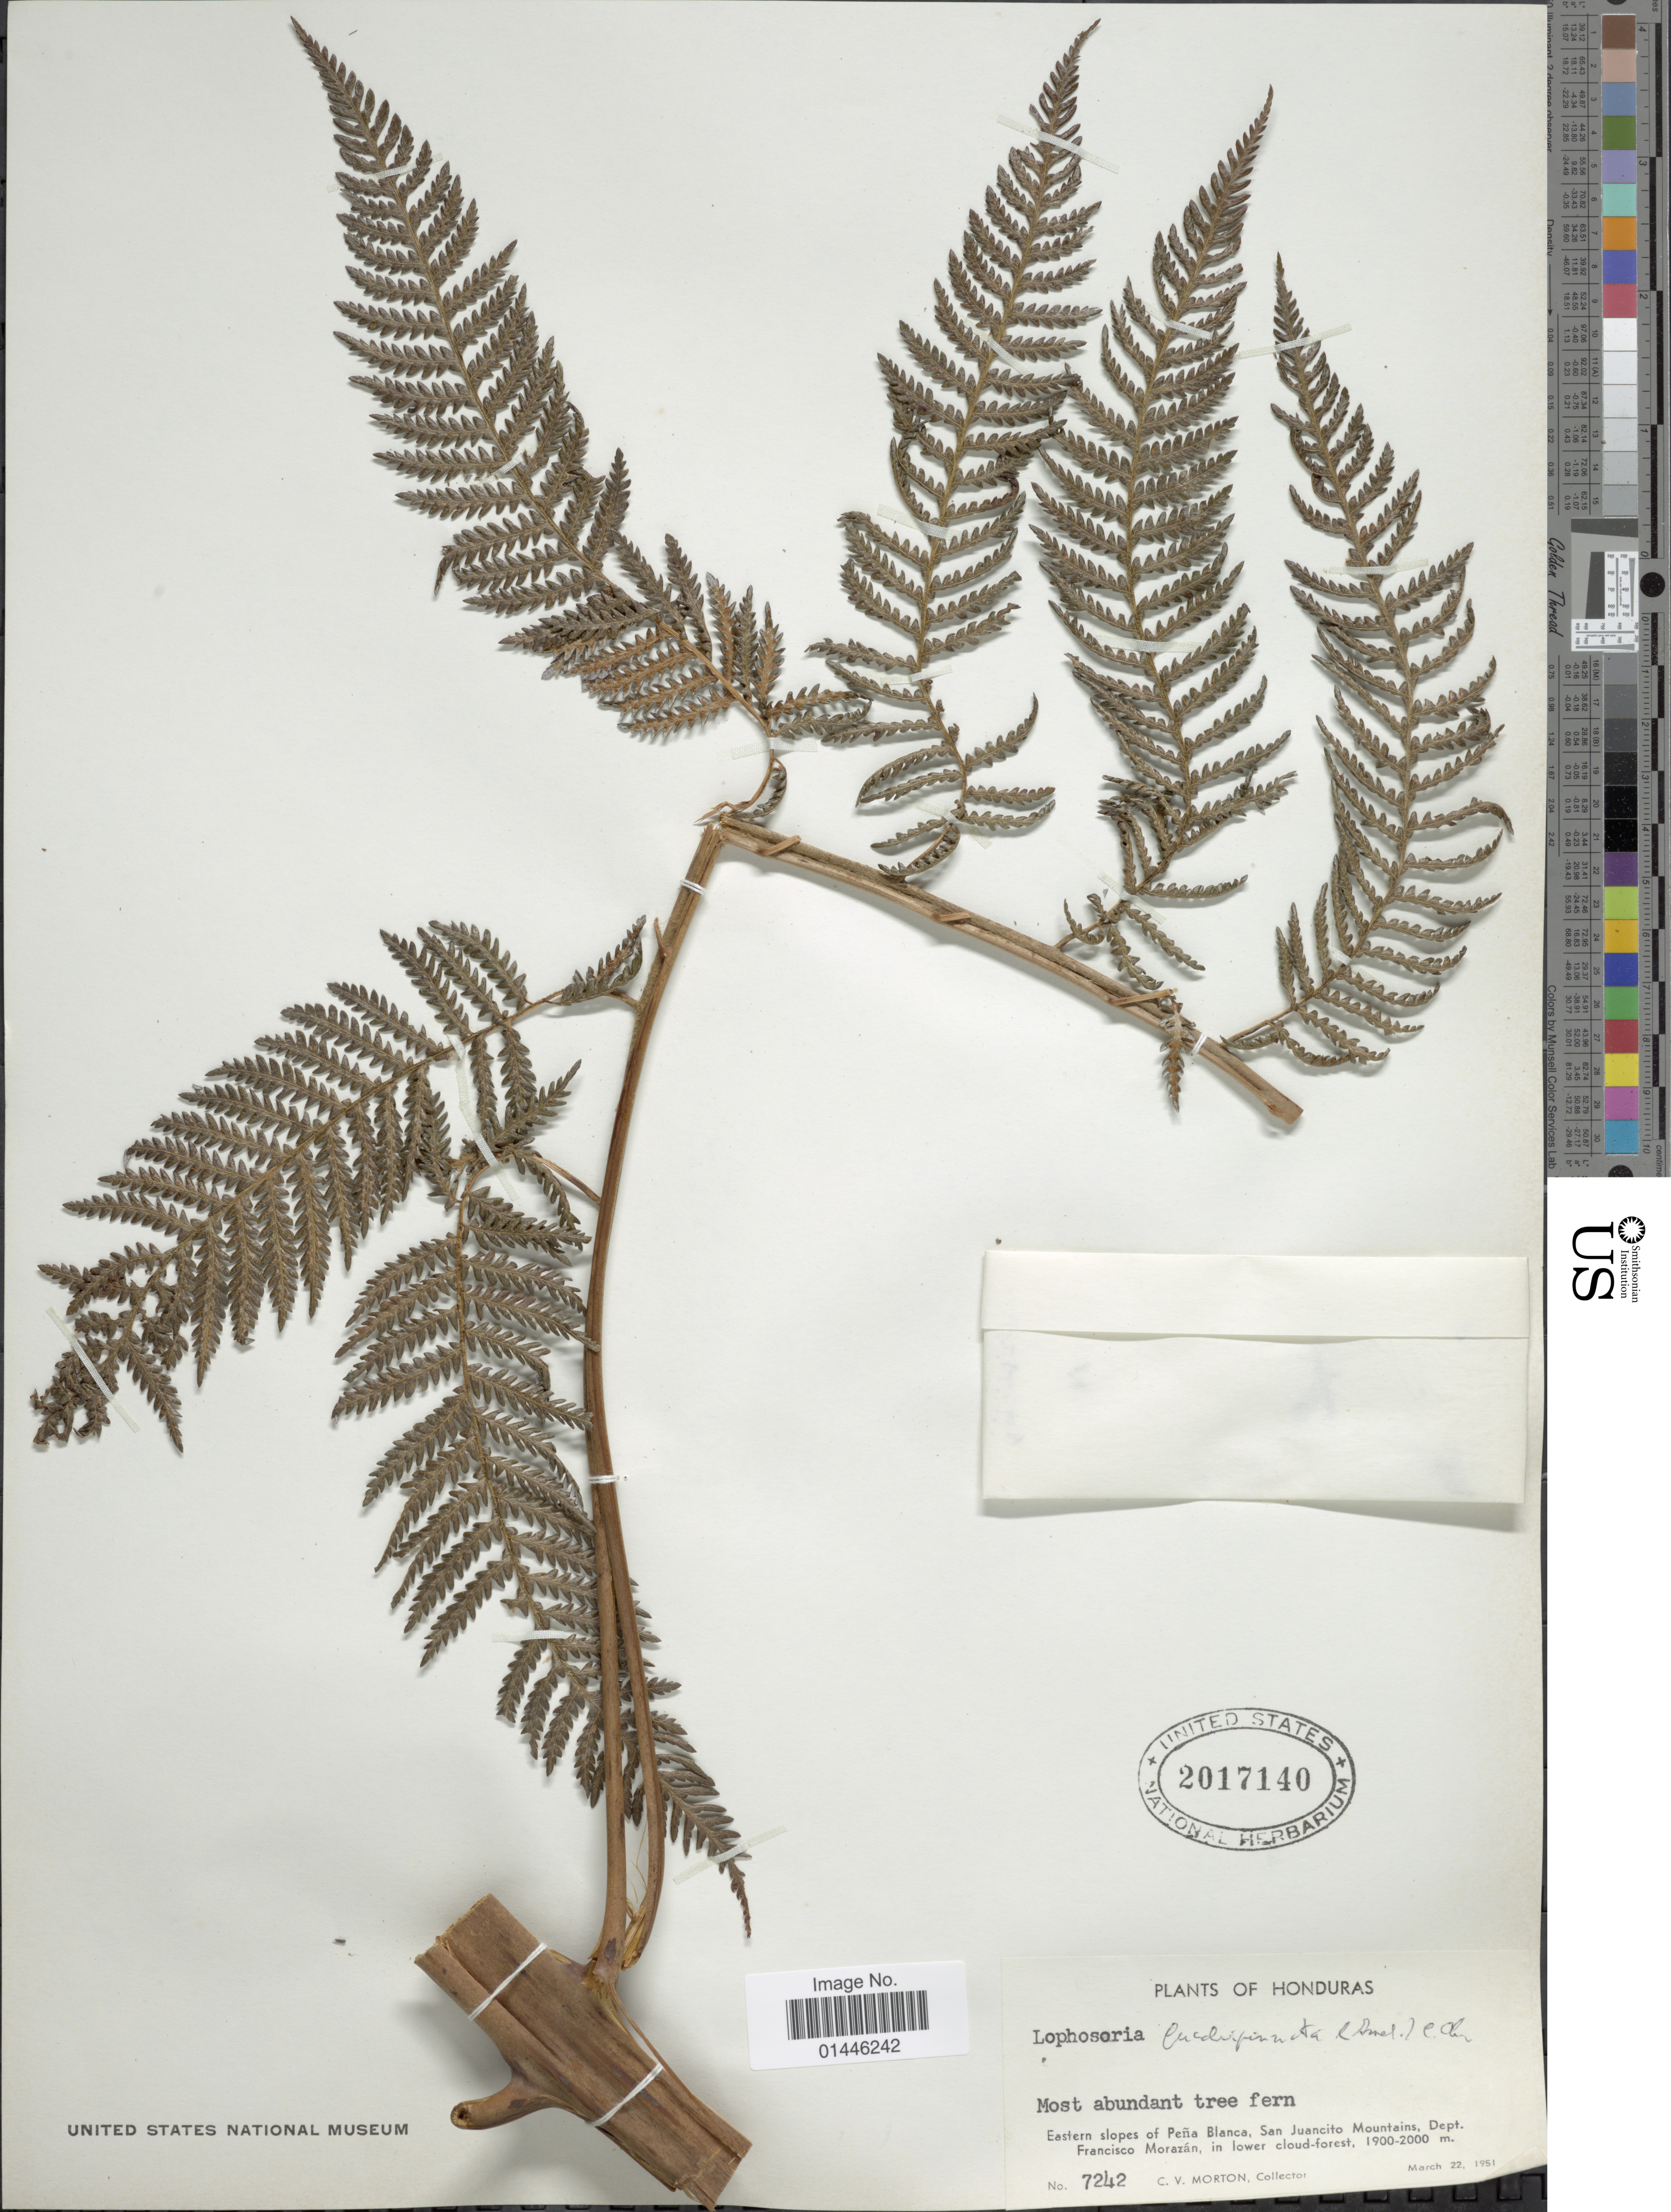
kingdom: Plantae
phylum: Tracheophyta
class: Polypodiopsida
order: Cyatheales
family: Dicksoniaceae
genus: Lophosoria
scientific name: Lophosoria quadripinnata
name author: (J.F. Gmel.) C. Chr.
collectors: C. V. Morton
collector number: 7472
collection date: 1951-03-22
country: Honduras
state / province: Fco. Morazán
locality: Eastern slopes of Peña Blanca, San Juancito Mountains, Dept. Francisco Morazán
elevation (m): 1900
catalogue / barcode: US 2017140